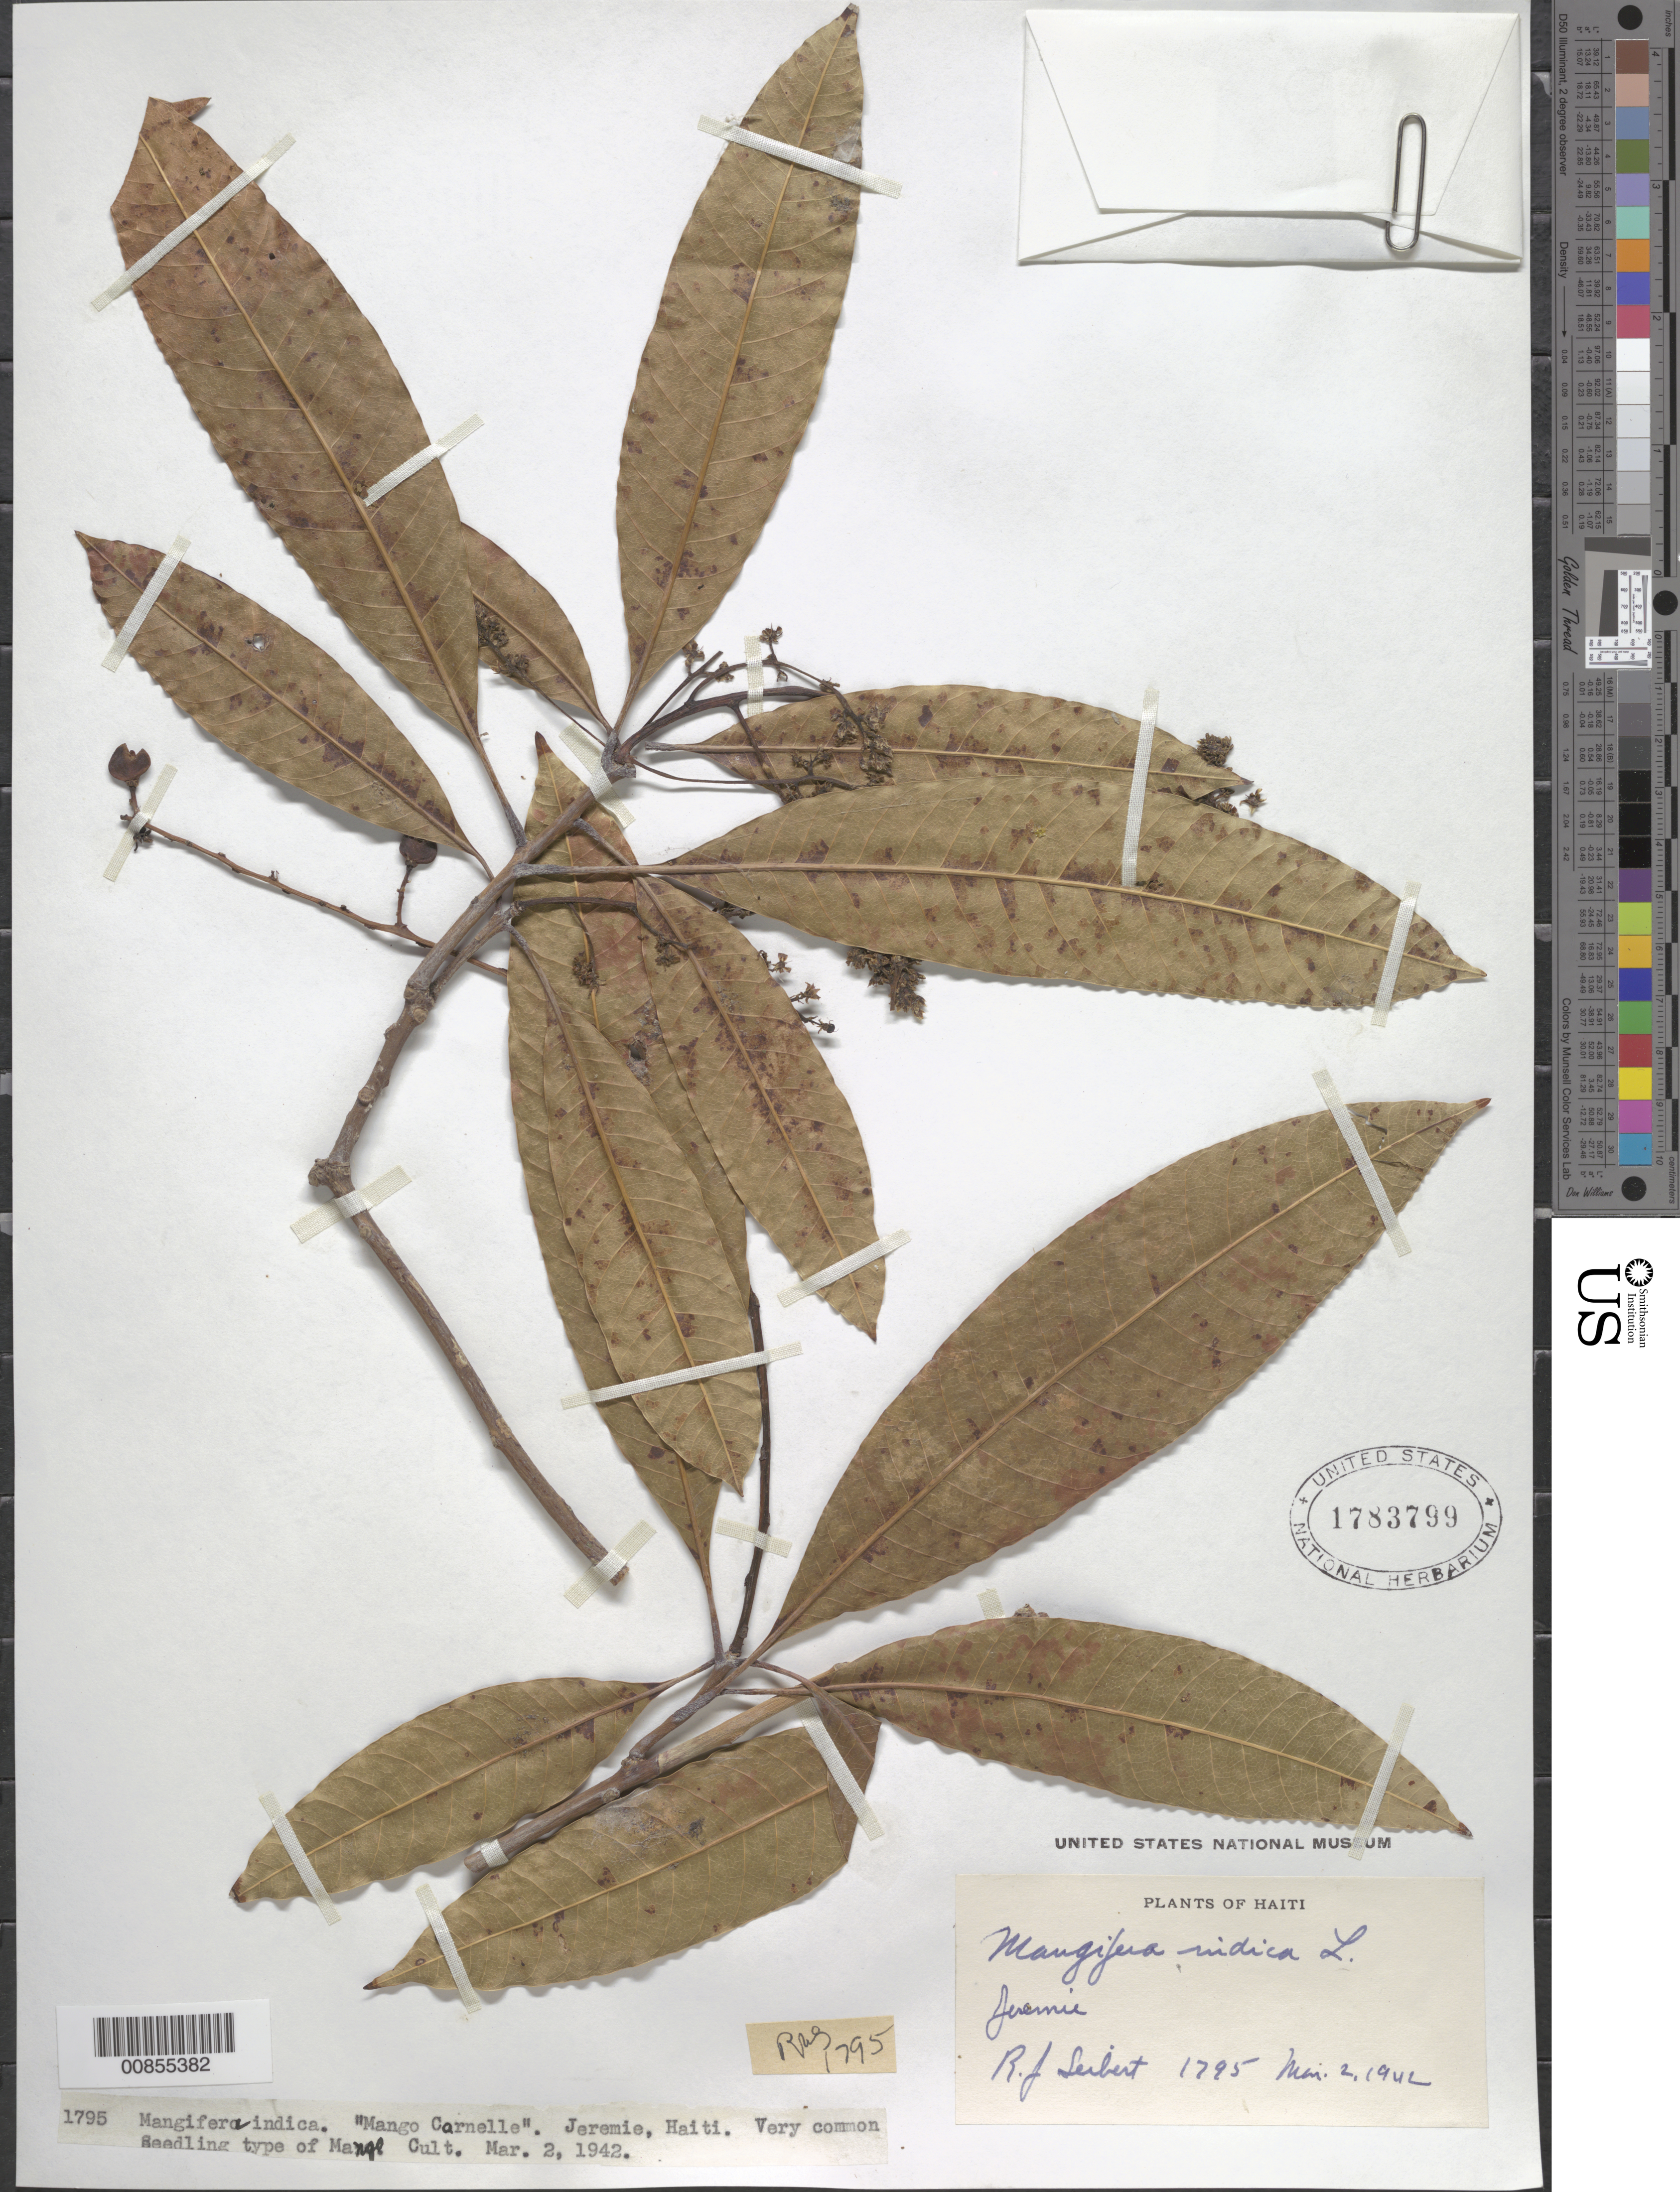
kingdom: Plantae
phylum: Tracheophyta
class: Magnoliopsida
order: Sapindales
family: Anacardiaceae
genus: Mangifera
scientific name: Mangifera indica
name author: L.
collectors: R. J. Seibert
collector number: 1795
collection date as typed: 02 Mar 1942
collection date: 1942-03-02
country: Haiti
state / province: Grand'Anse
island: Hispaniola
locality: Jérémie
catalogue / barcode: US 1783799